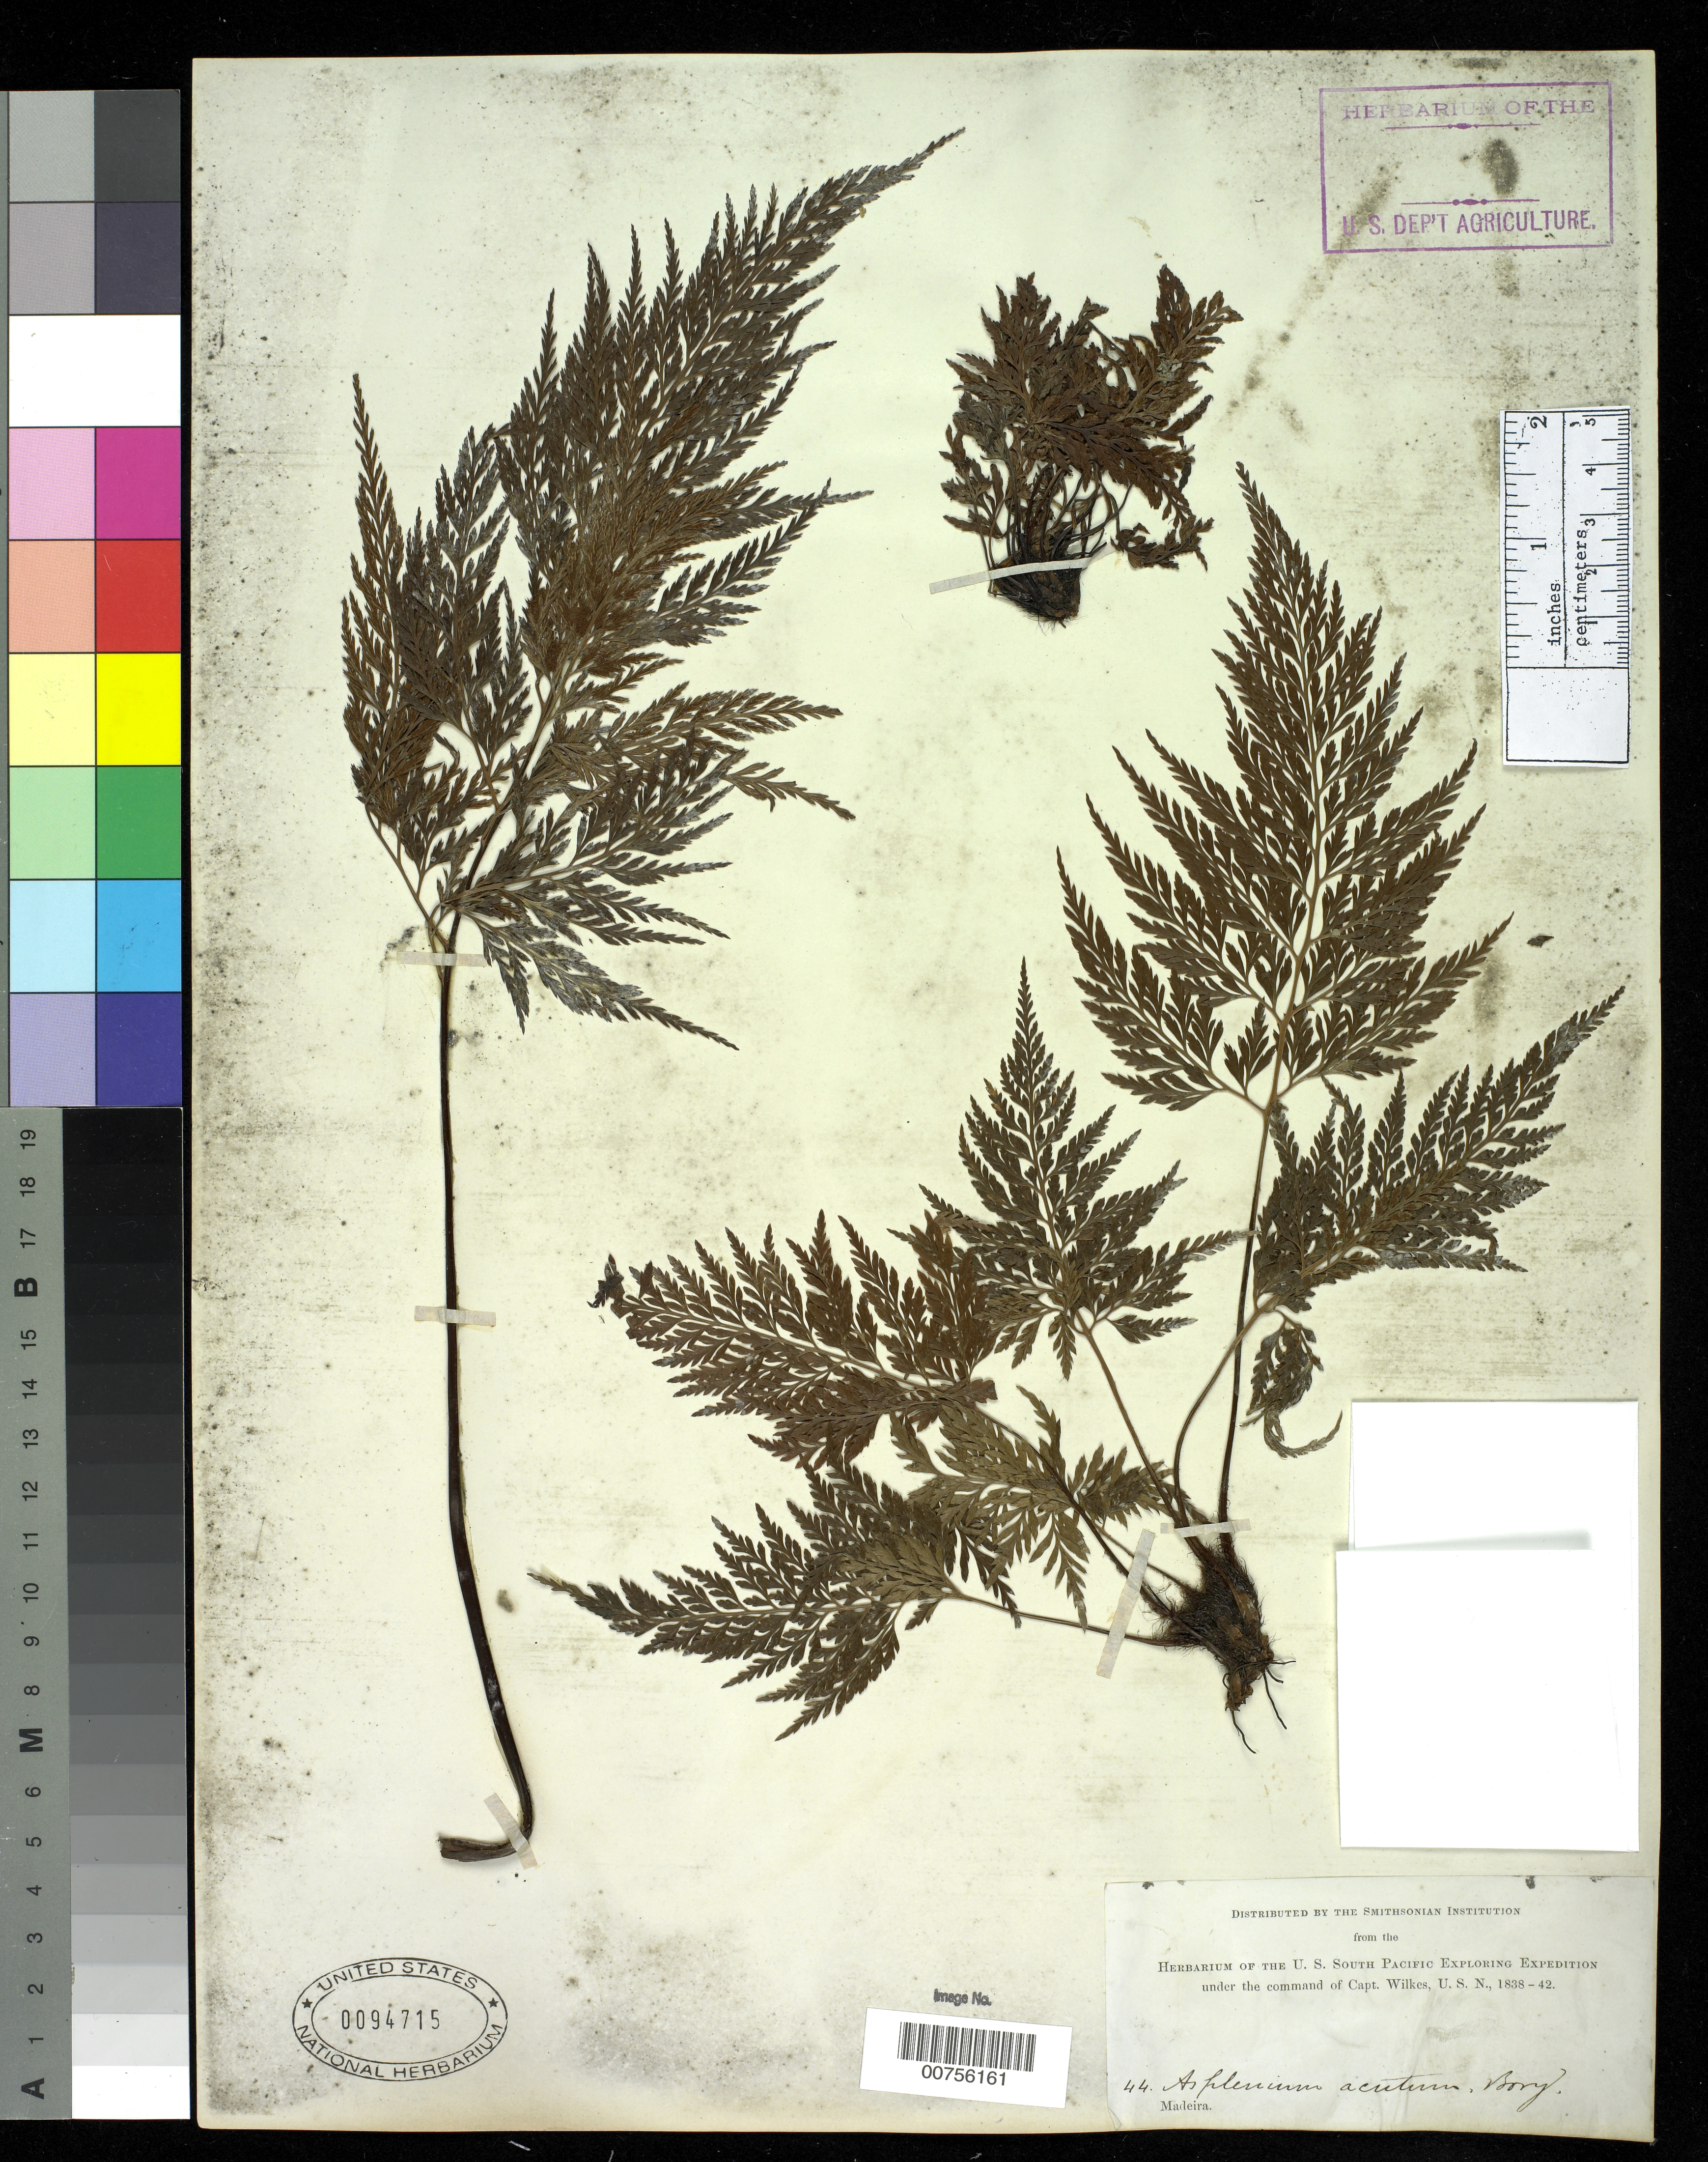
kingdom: Plantae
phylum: Tracheophyta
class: Polypodiopsida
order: Polypodiales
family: Aspleniaceae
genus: Asplenium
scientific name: Asplenium nigrum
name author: Lam.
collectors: Wilkes Explor. Exped.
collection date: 1838/1842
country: Portugal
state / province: Madeira (Aut. Reg.)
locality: Madeira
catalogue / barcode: US 94715